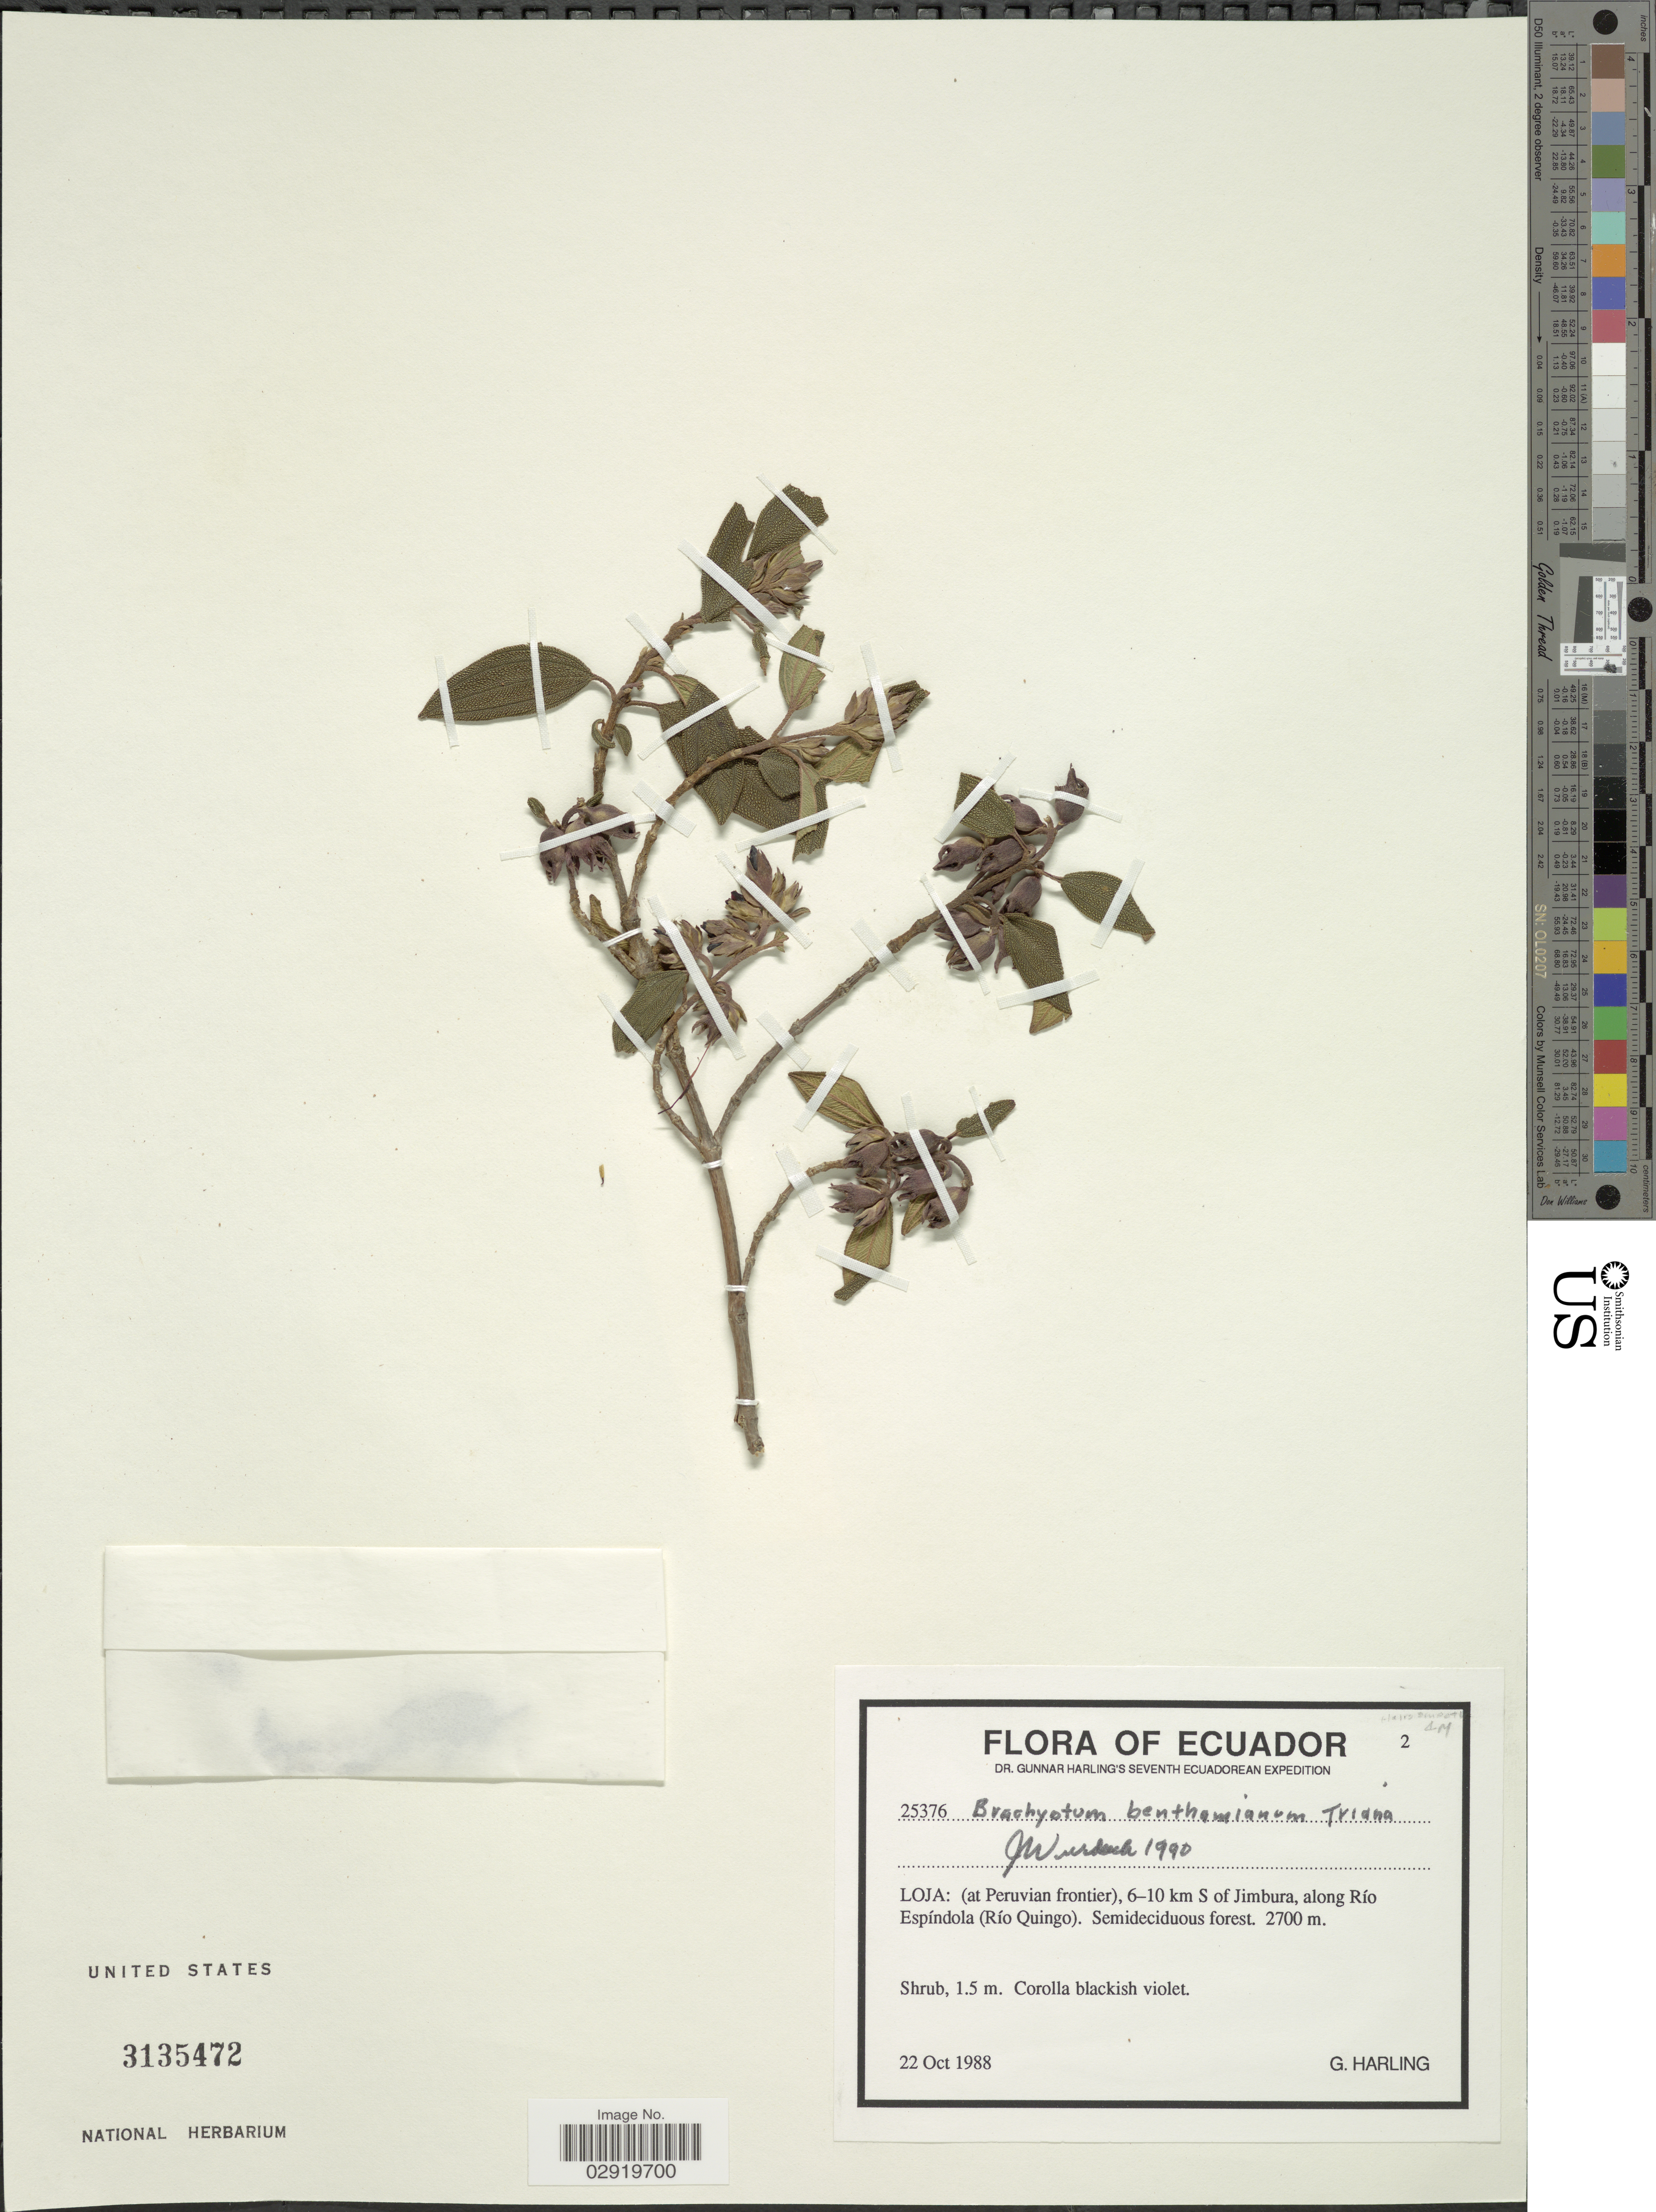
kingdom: Plantae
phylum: Tracheophyta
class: Magnoliopsida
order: Myrtales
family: Melastomataceae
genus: Brachyotum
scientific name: Brachyotum benthamianum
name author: Triana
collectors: G. Harling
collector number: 25376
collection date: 1988-10-22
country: Ecuador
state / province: Loja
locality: Peruvian frontier, 6-10 km S of Jimbura, along Río Espíndola (Río Quingo).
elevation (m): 2700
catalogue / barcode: US 3135472